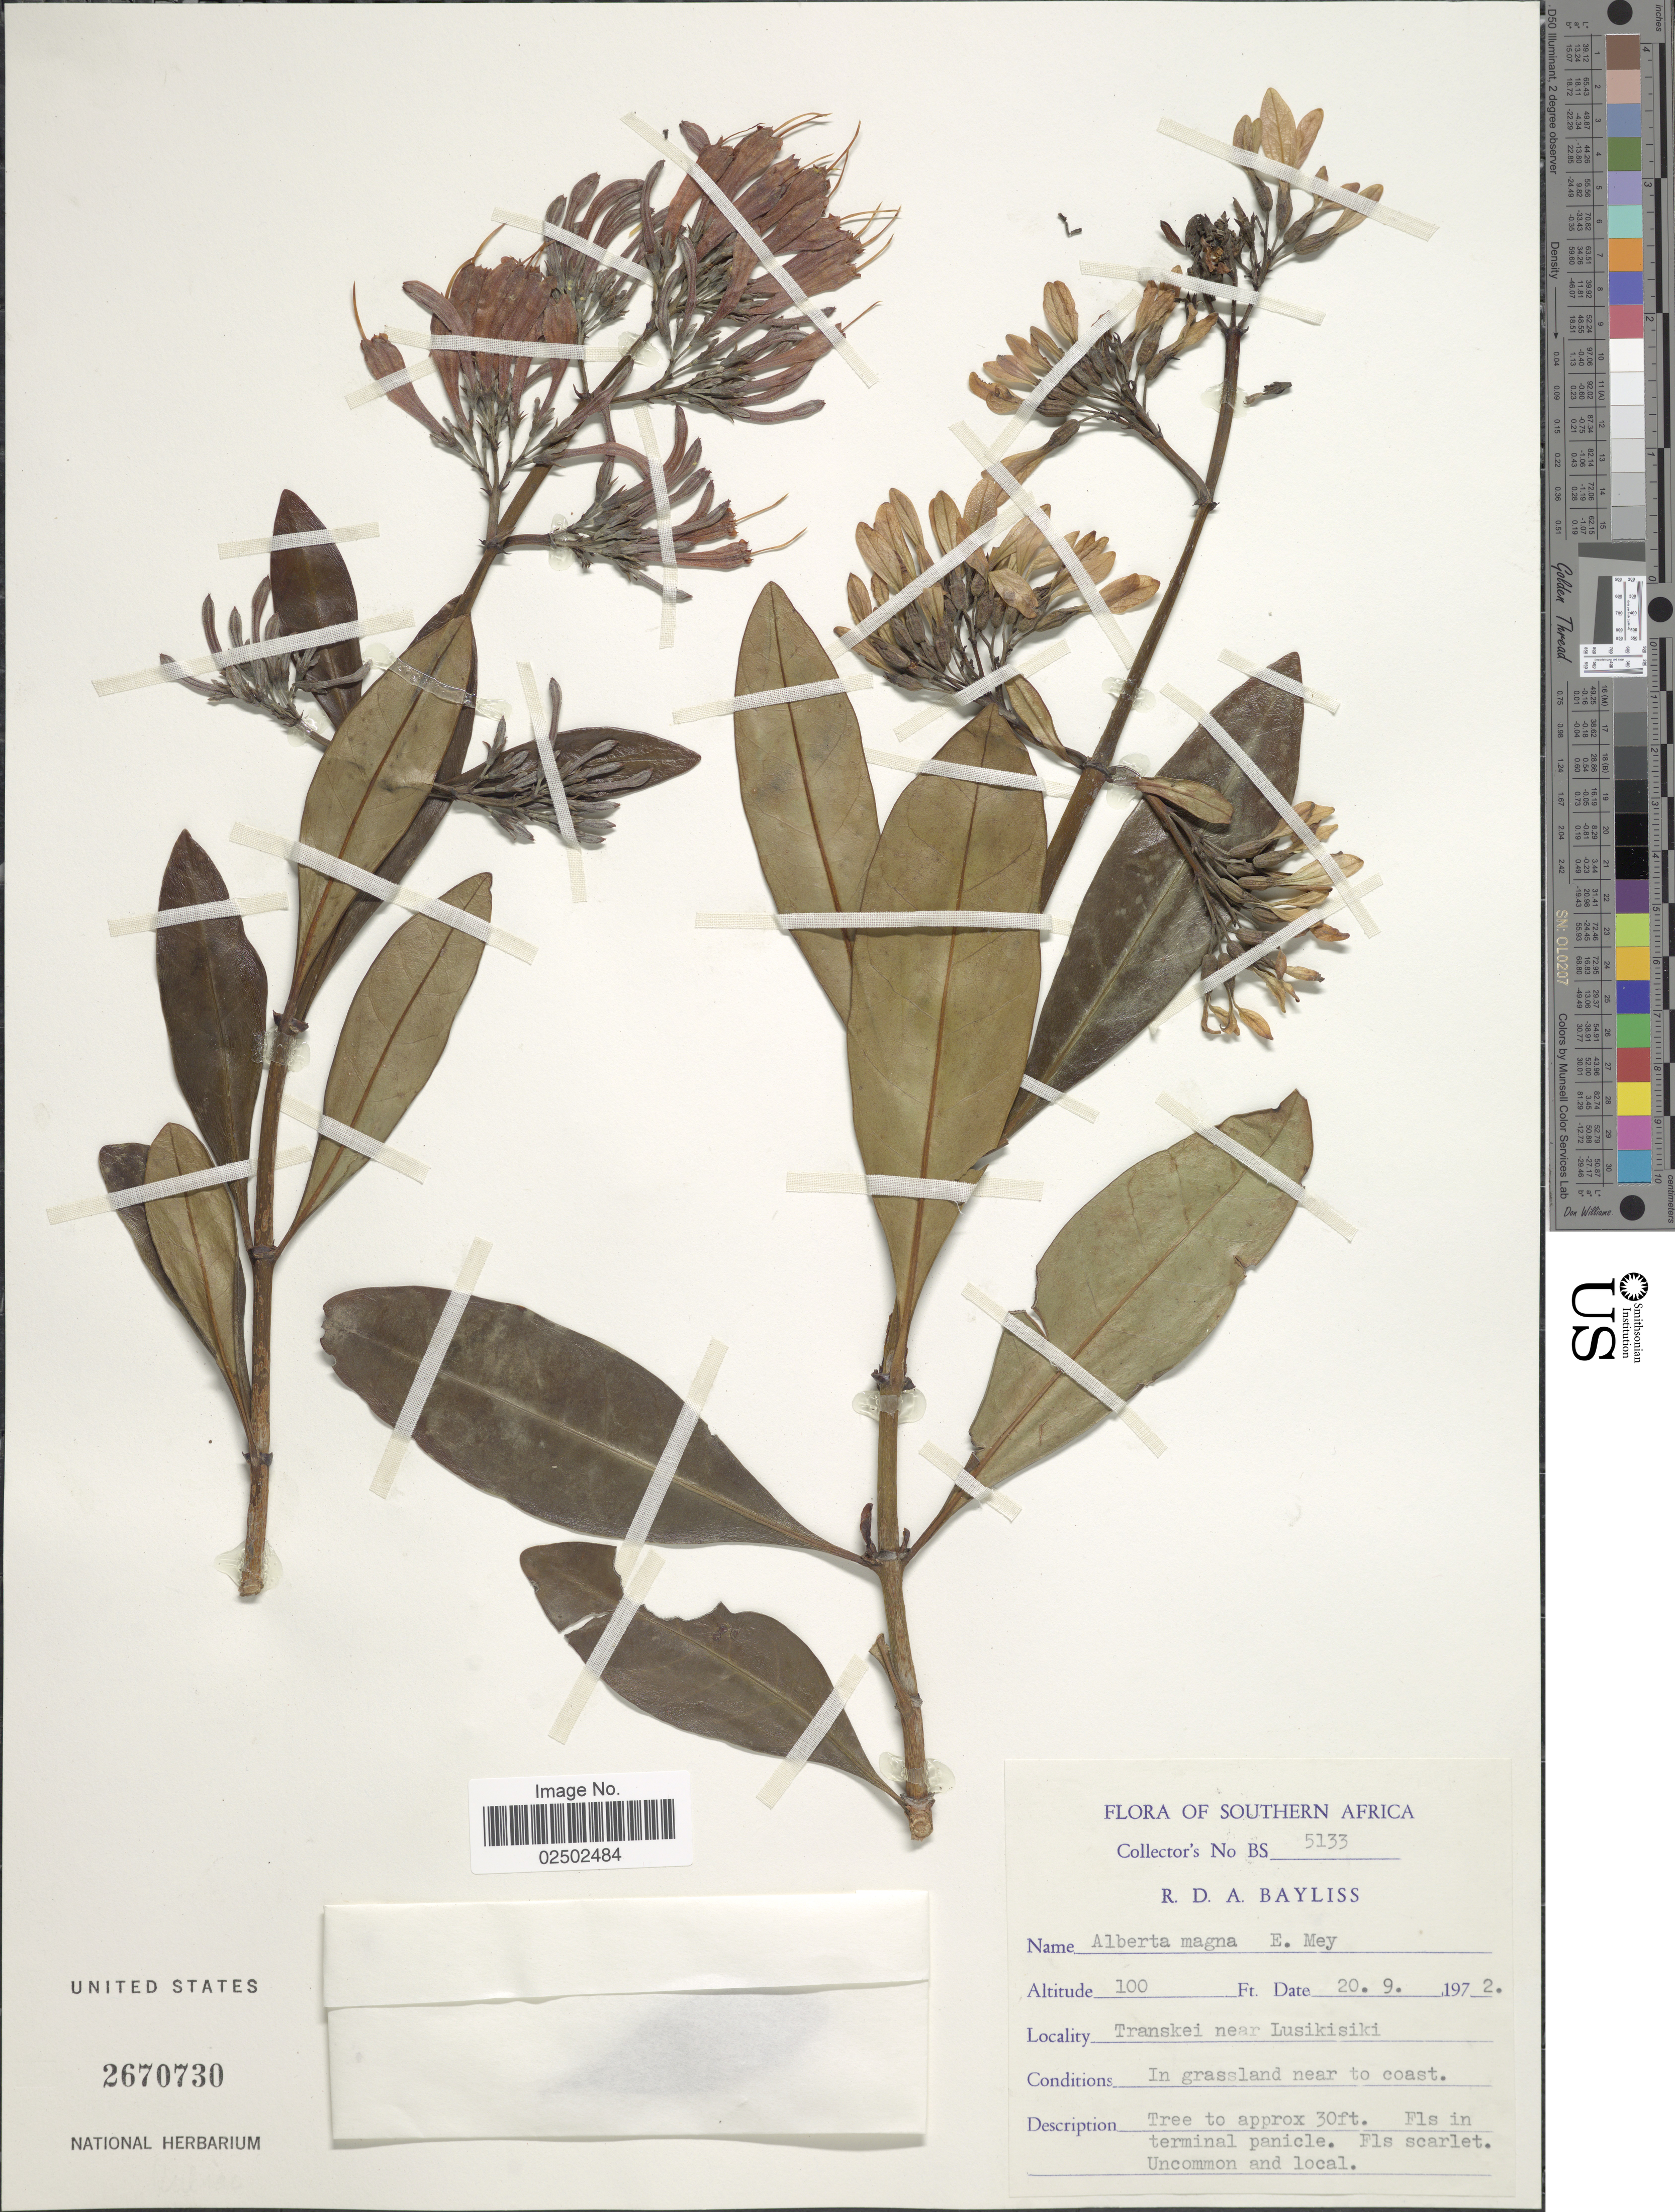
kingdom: Plantae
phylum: Tracheophyta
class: Magnoliopsida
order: Gentianales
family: Rubiaceae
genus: Alberta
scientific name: Alberta magna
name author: E. Mey.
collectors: R. Bayliss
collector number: BS 5133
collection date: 1972-09-20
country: South Africa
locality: Southern Afrika. Transkei near Lusikisiki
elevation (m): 30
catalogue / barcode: US 2670730